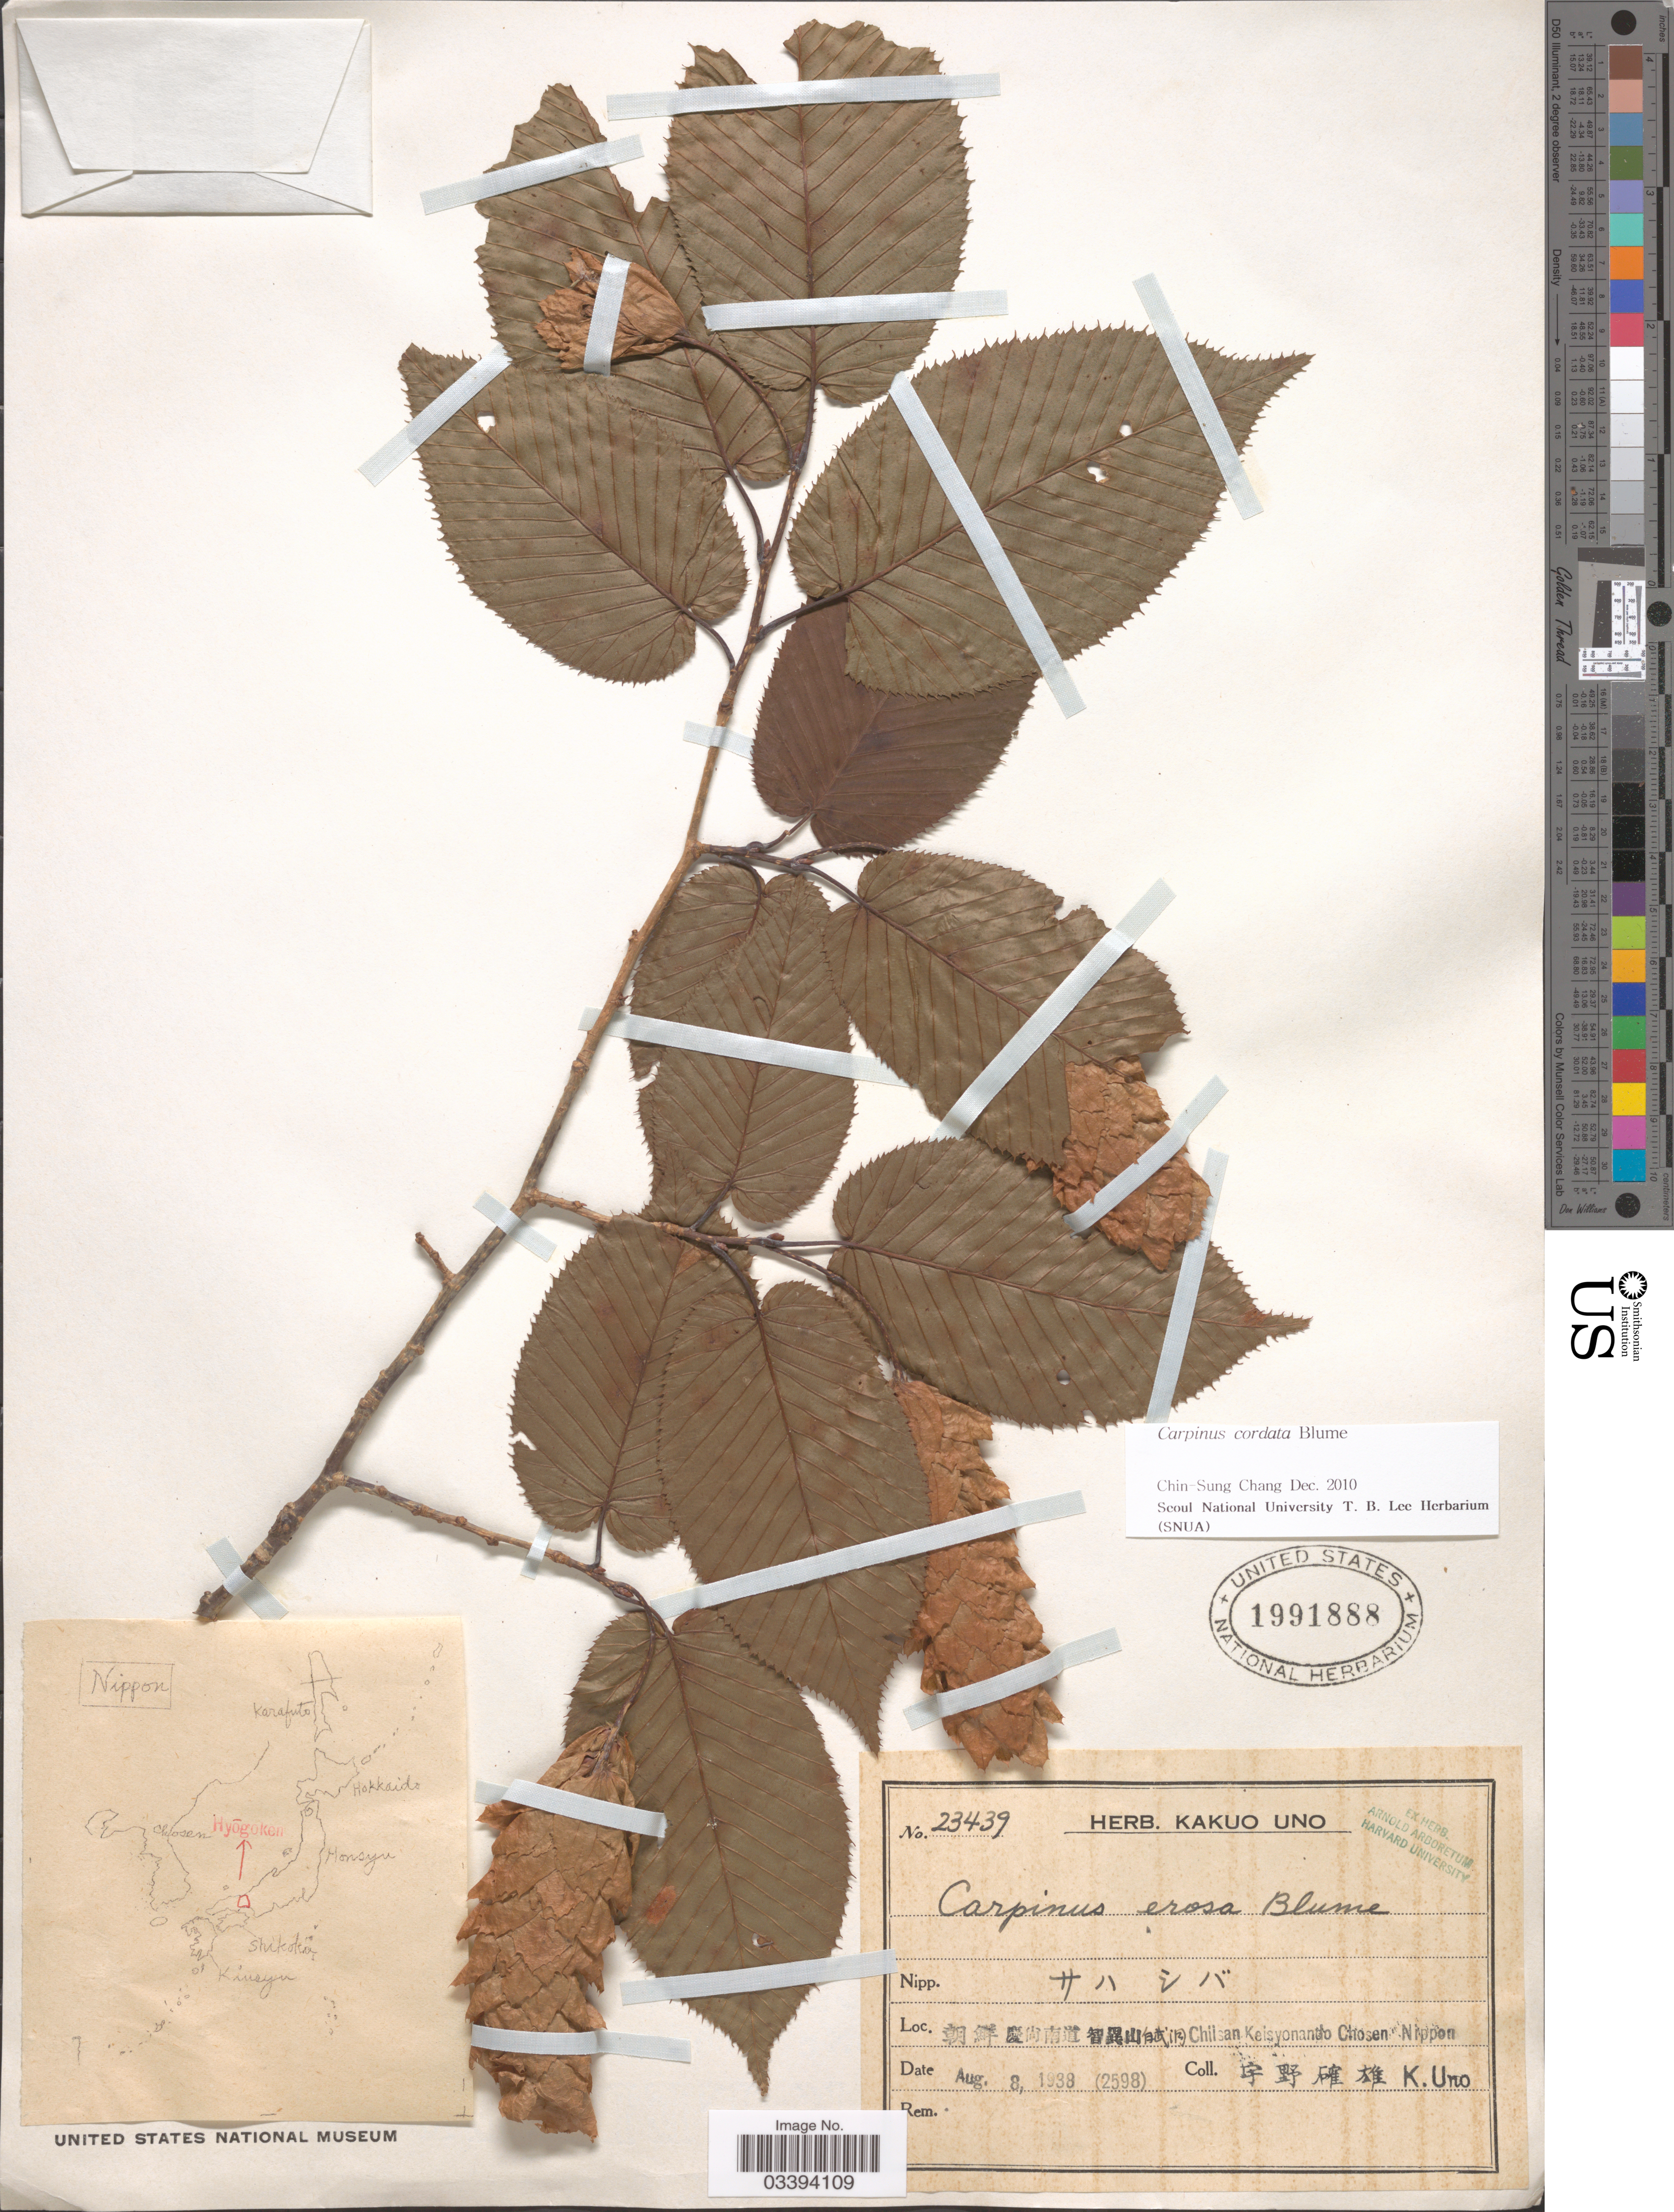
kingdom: Plantae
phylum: Tracheophyta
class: Magnoliopsida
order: Fagales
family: Betulaceae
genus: Carpinus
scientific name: Carpinus cordata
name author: Blume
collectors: K. Uno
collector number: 2598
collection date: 1938-08-08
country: Japan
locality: X Chiisan Keisyonando Chosen Nippon.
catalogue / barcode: US 1991888